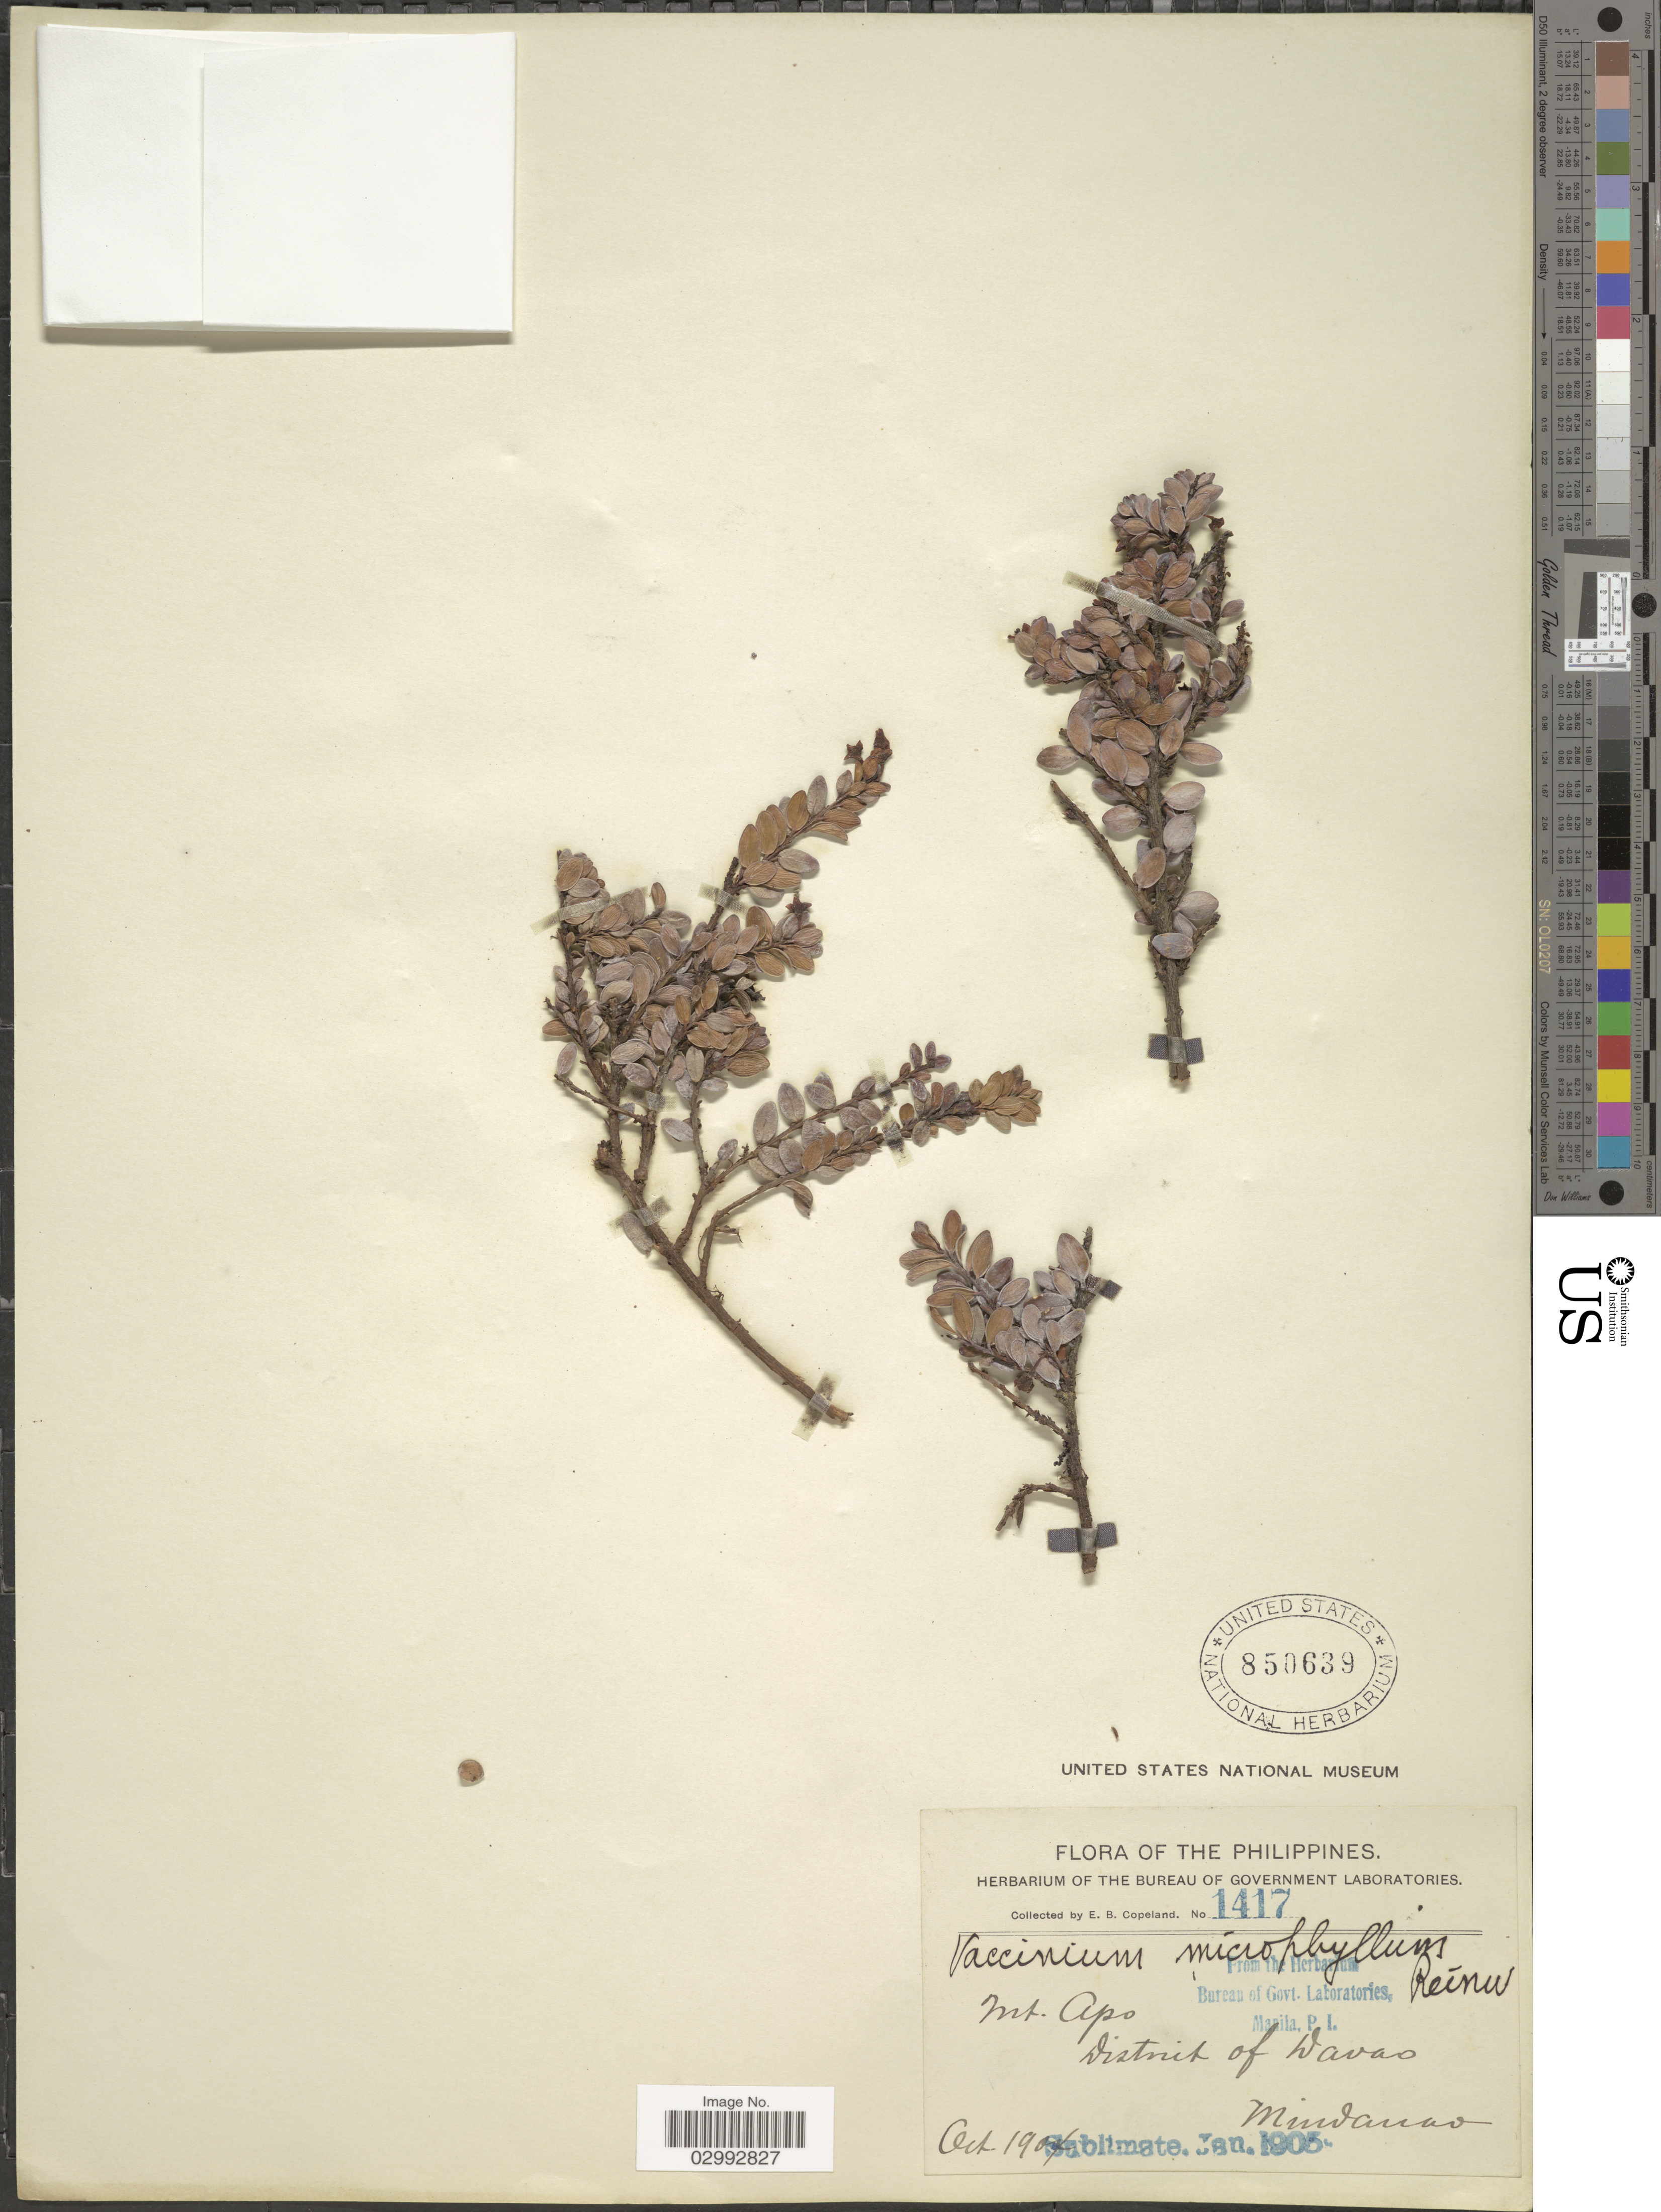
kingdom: Plantae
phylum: Tracheophyta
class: Magnoliopsida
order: Ericales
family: Ericaceae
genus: Vaccinium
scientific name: Vaccinium microphyllum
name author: Reinw. ex Blume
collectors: E. B. Copeland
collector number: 1417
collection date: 1904-10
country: Philippines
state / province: Davao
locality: Mt. Apo. District of Davao. Mindanao.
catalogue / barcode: US 850639